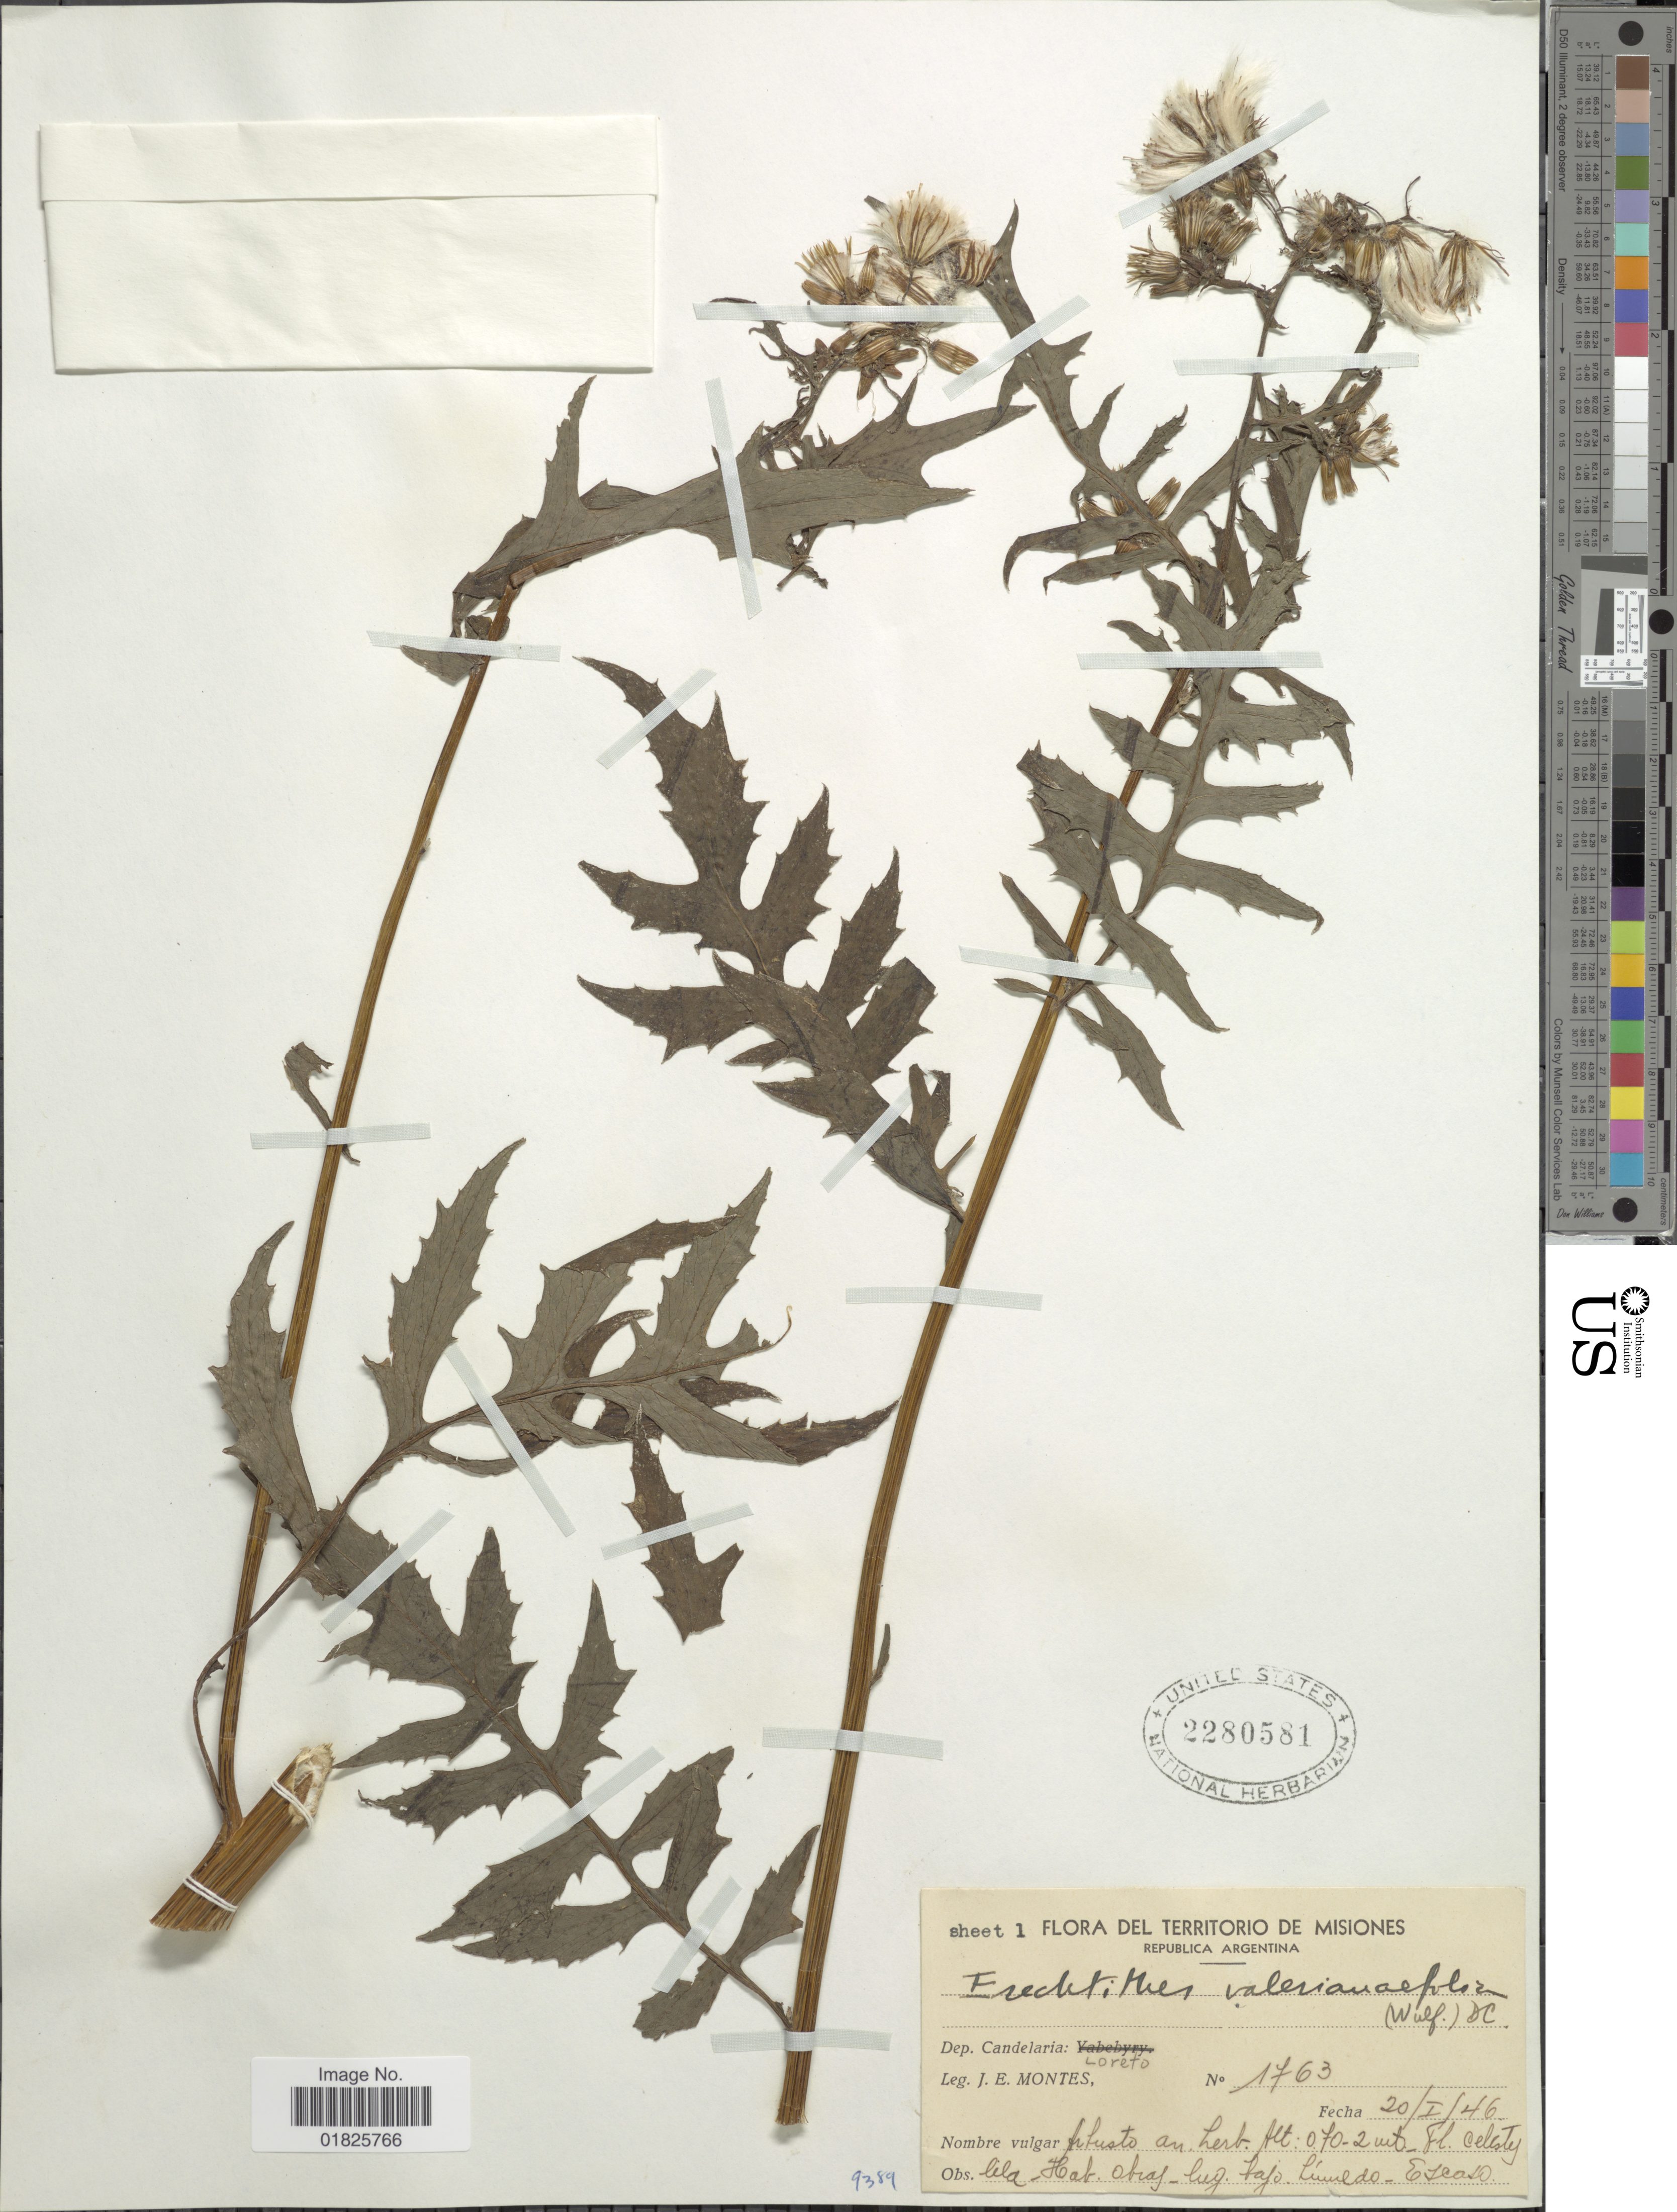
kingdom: Plantae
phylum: Tracheophyta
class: Magnoliopsida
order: Asterales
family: Asteraceae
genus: Erechtites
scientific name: Erechtites valerianifolius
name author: (Link ex Spreng.) DC.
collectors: J. E. Montes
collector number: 1763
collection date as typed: Transcribed d/m/y: 20/1/46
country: Argentina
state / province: Misiones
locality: Dep. Candelaria, Loreto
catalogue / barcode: US 2280581